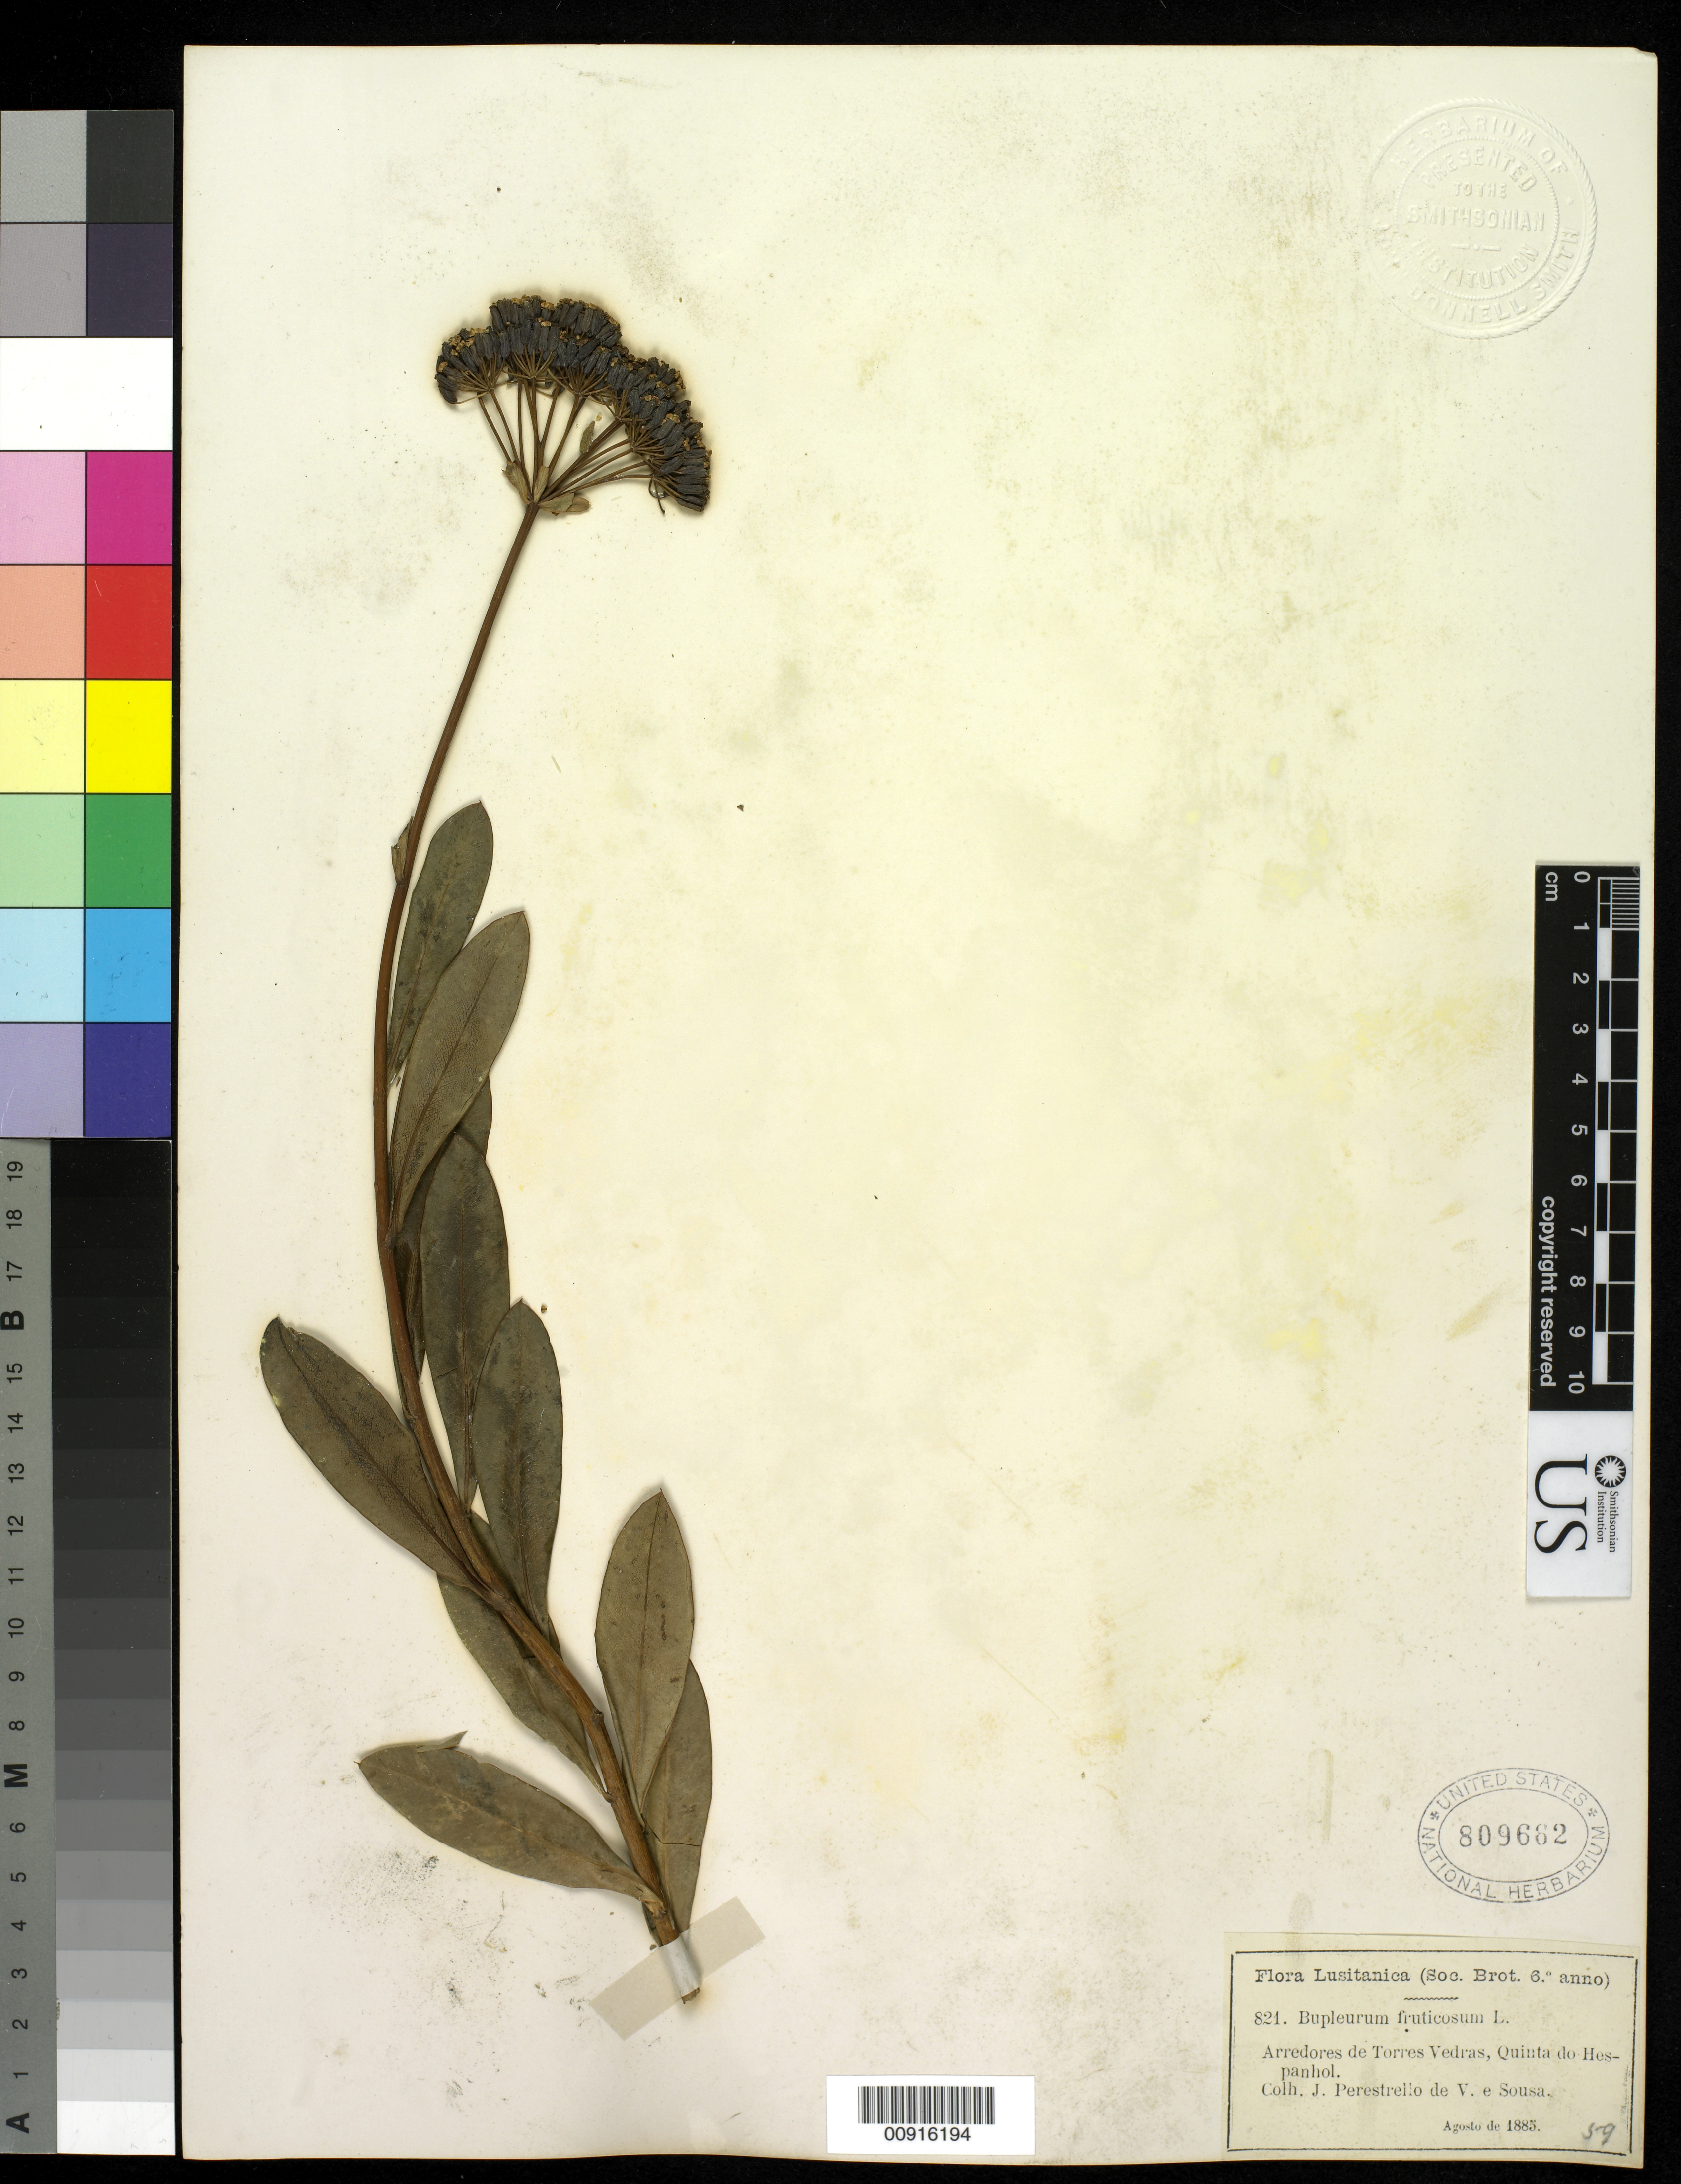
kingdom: Plantae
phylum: Tracheophyta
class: Magnoliopsida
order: Apiales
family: Apiaceae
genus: Bupleurum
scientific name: Bupleurum fruticosum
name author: L.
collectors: J. Perestrello de V. & M. Sousa da Camara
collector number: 821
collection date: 1885-08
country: Portugal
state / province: Lisboa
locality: Arredores de Torres Vedras, Quinto do Hespanhol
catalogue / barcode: US 809682